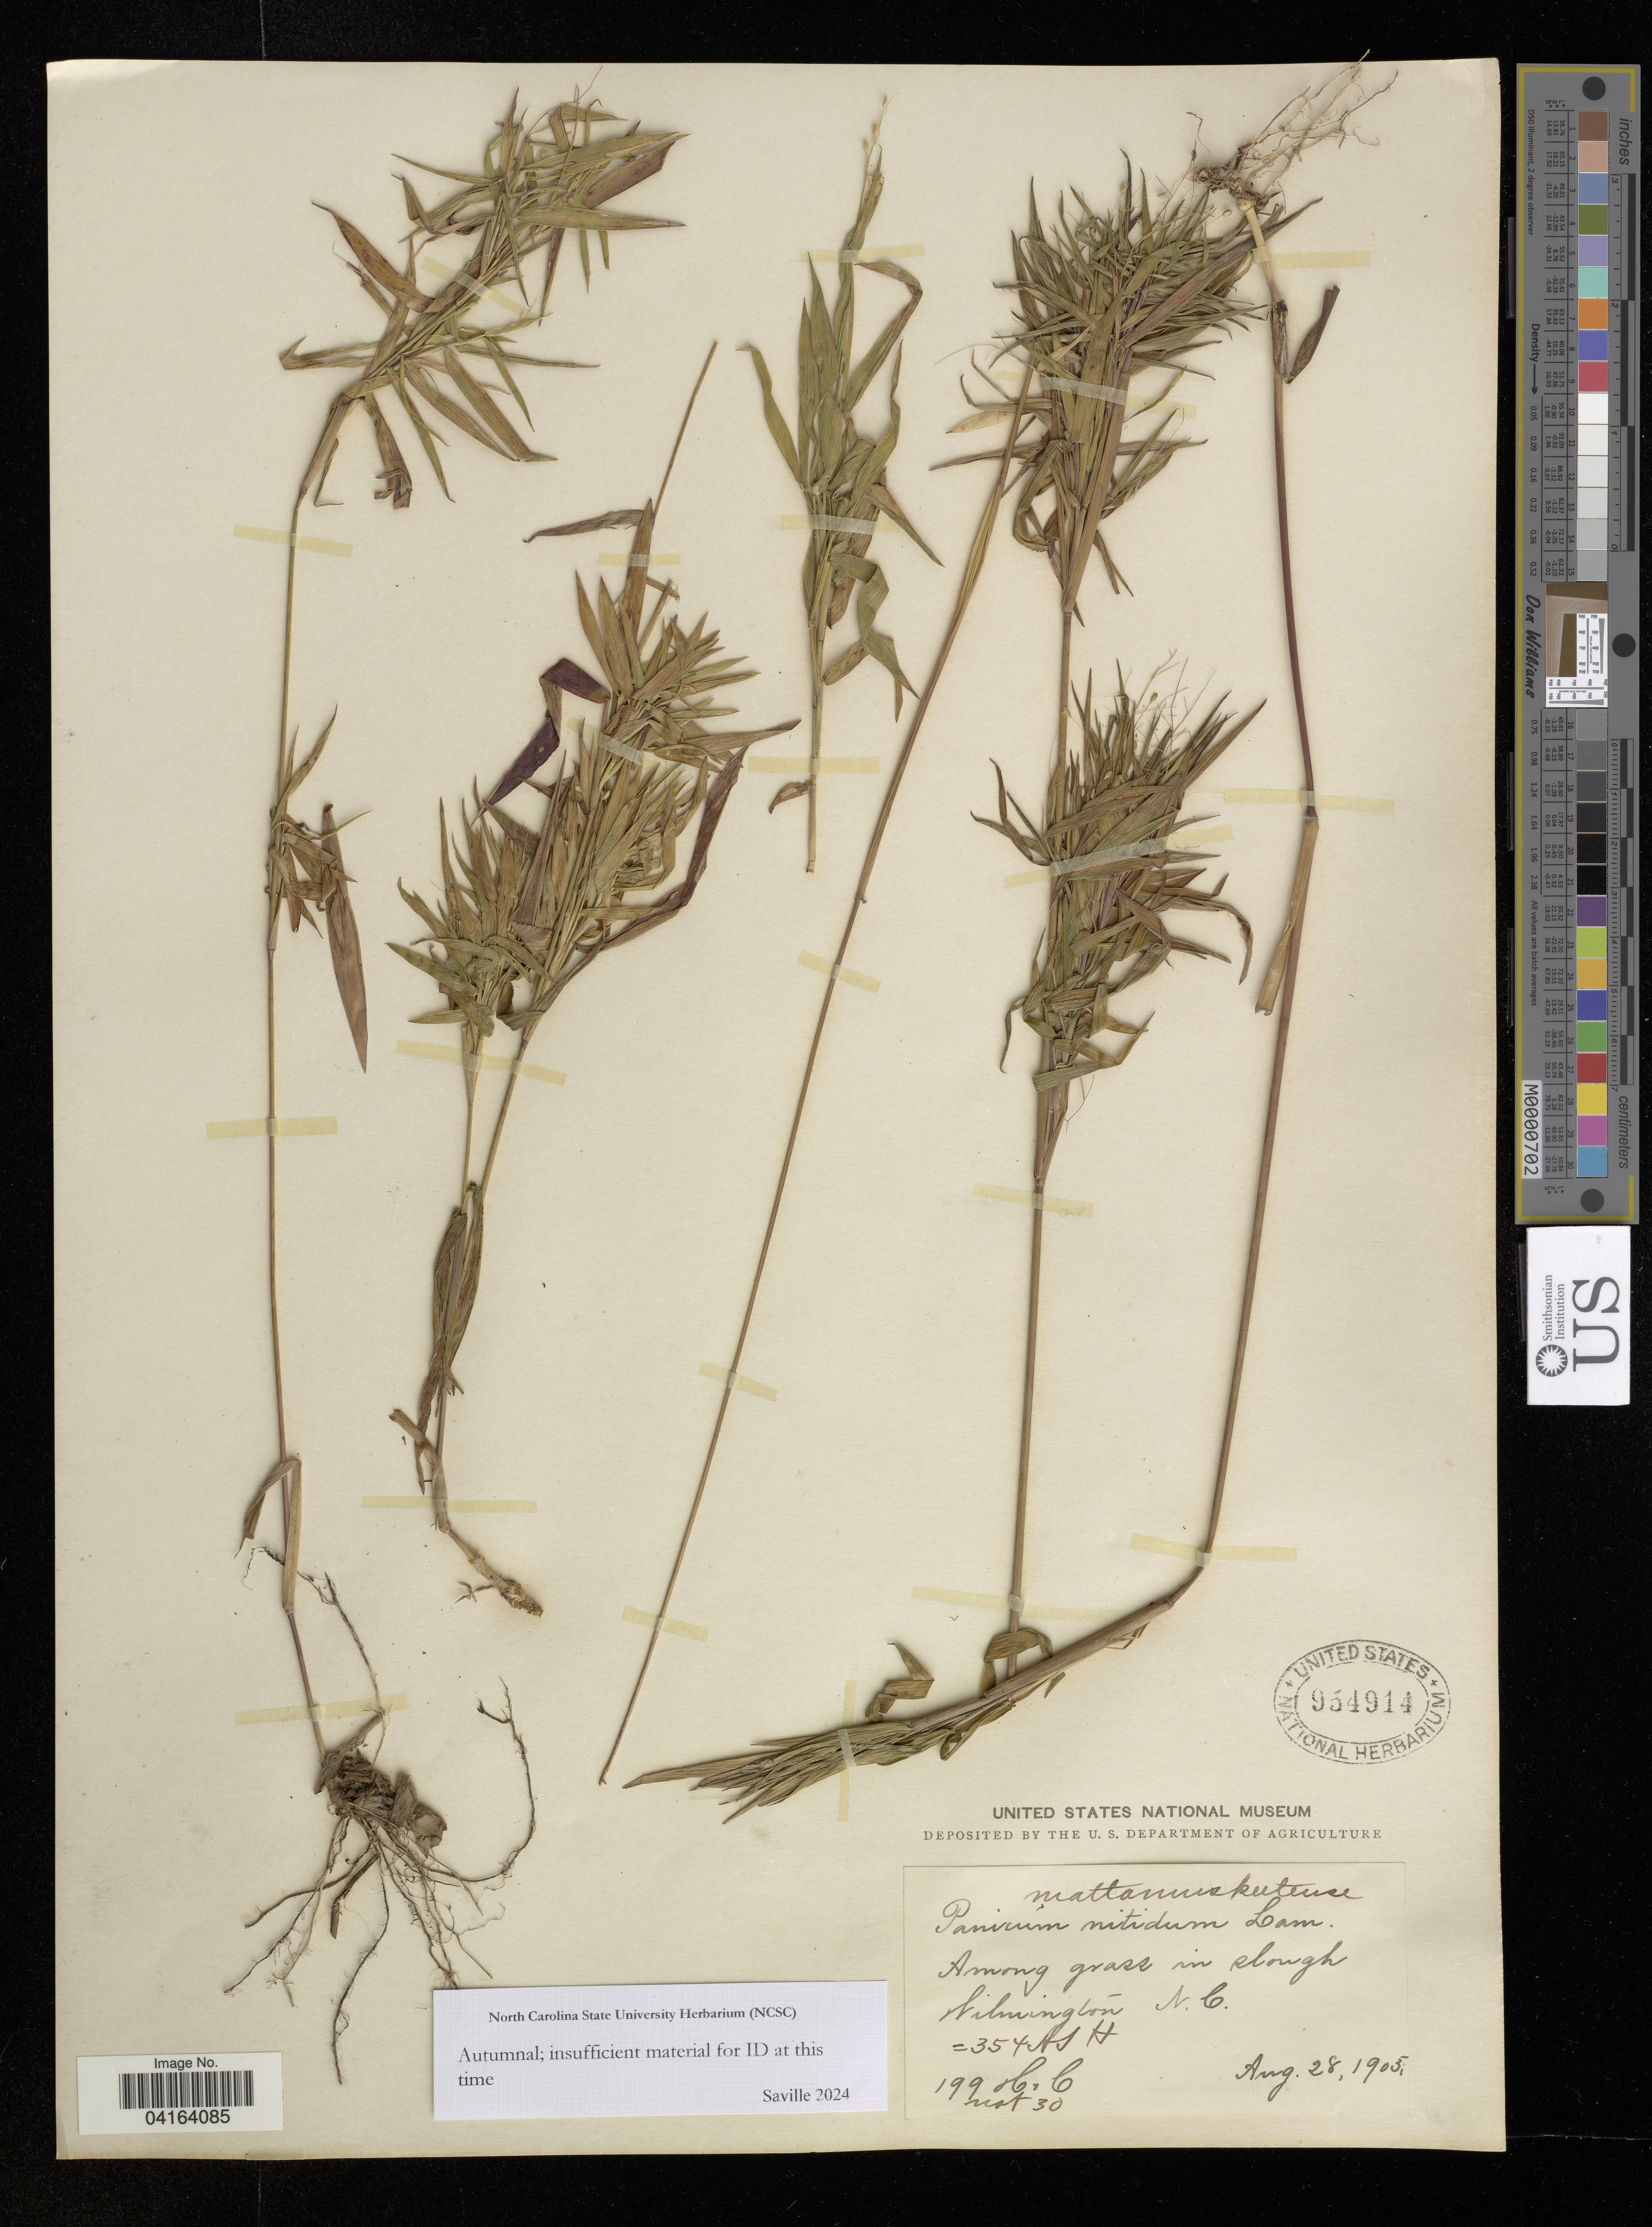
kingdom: Plantae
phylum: Tracheophyta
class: Liliopsida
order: Poales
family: Poaceae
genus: Panicum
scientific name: Panicum mattamuskeetense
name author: Ashe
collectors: H. C.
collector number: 199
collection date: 1905-08-28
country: United States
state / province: North Carolina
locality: Among grass in slough. Wilmington.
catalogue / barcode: US 954914